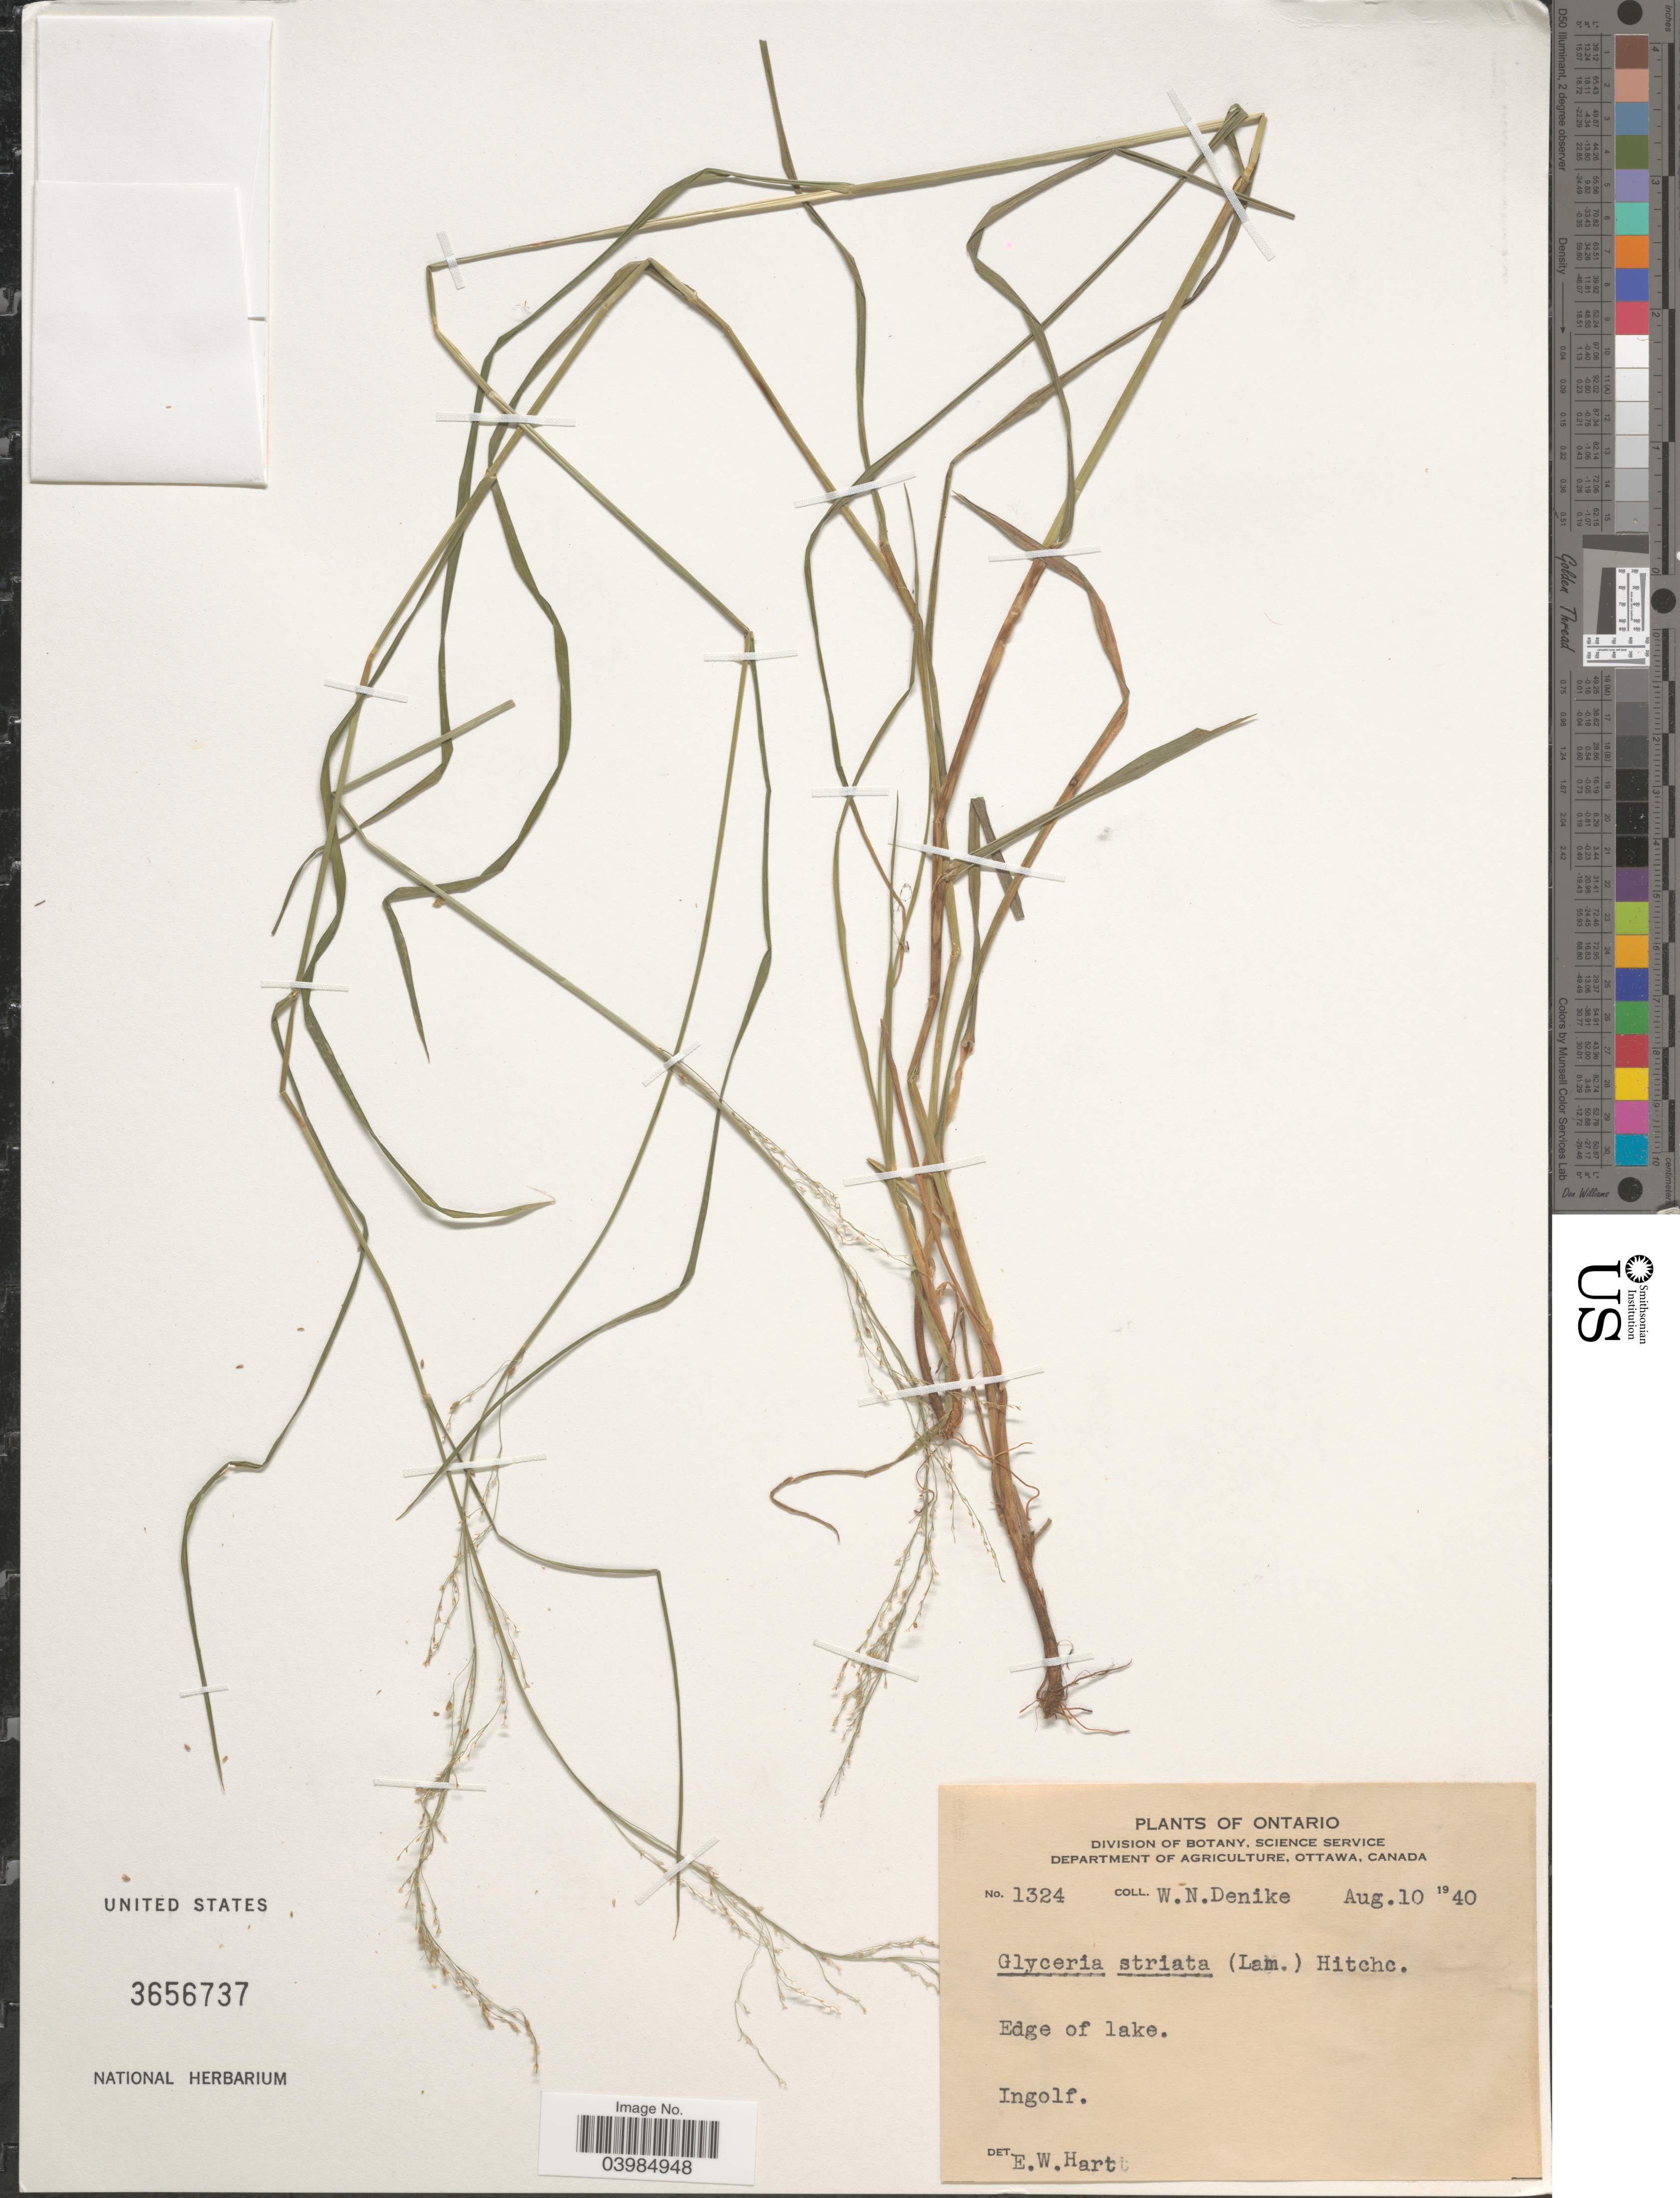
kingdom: Plantae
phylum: Tracheophyta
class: Liliopsida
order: Poales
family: Poaceae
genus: Glyceria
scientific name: Glyceria striata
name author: (Lam.) Hitchc.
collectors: W. Denike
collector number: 1324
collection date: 1940-08-10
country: Canada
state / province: Ontario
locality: Edge of lake. Ingolf.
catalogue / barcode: US 3656737